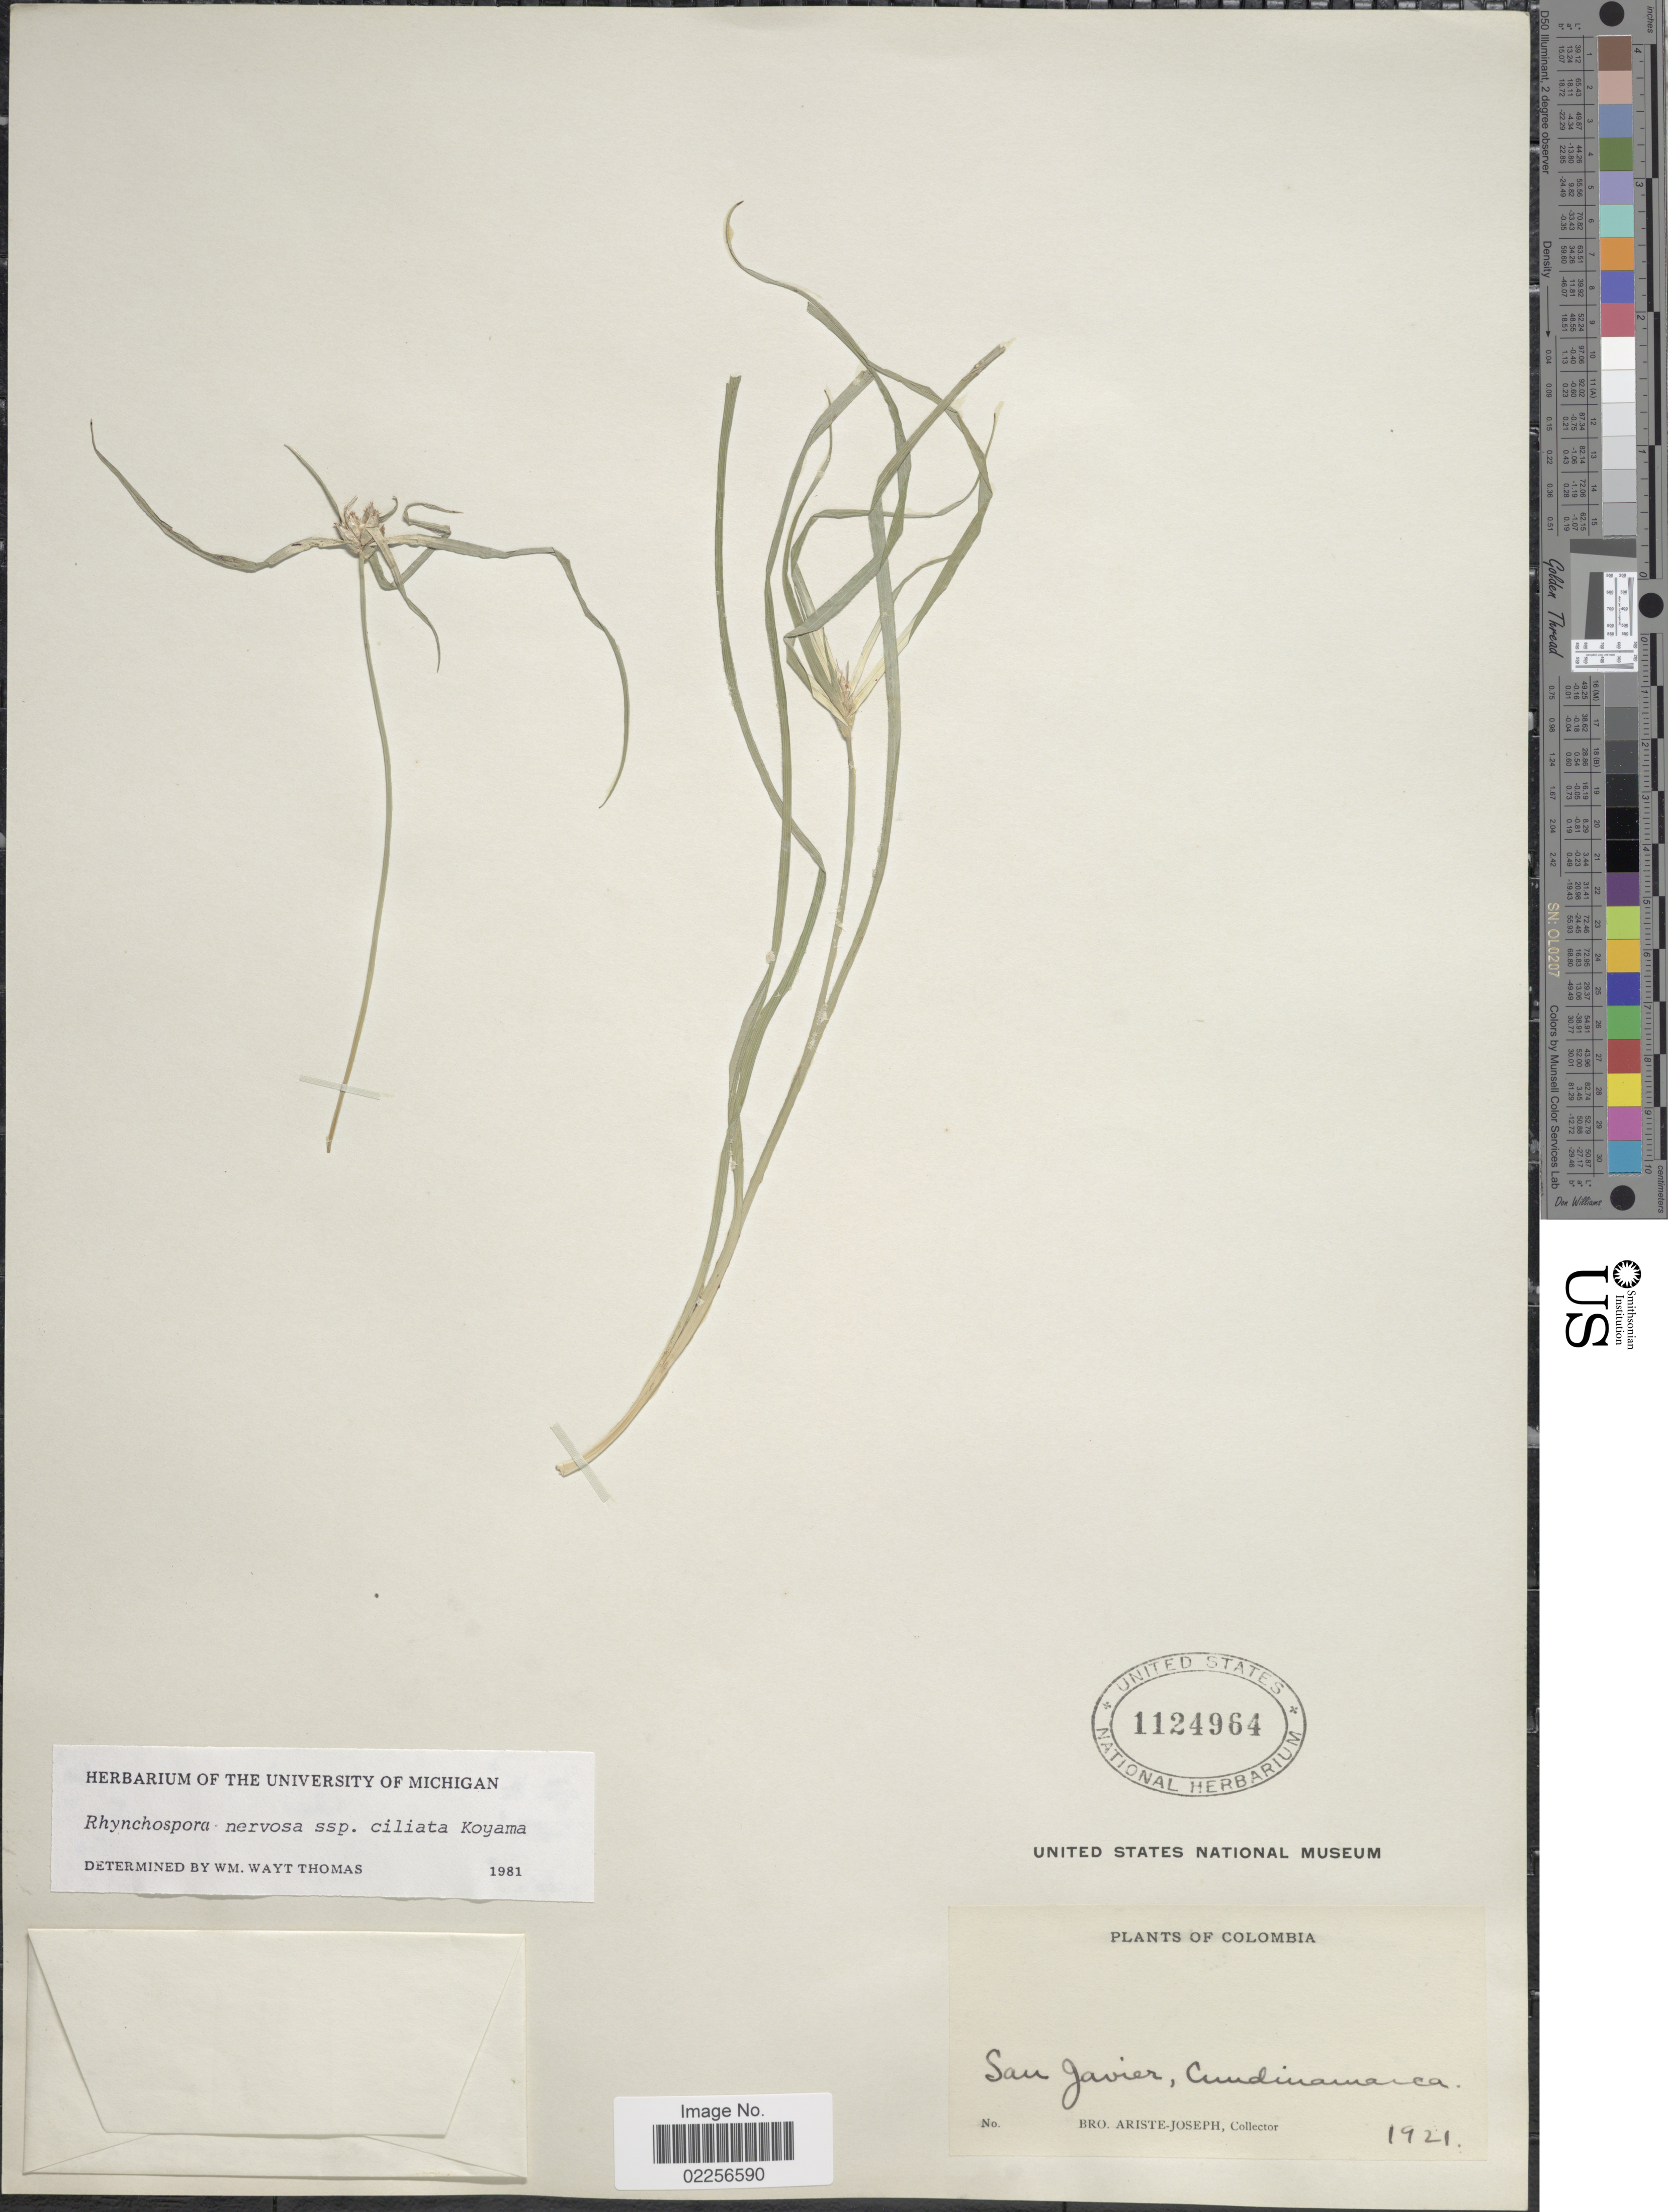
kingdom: Plantae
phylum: Tracheophyta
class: Liliopsida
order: Poales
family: Cyperaceae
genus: Rhynchospora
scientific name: Rhynchospora ciliata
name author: (G. Mey.) Kük.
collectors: Bro. Ariste-Joseph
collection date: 1921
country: Colombia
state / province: Cundinamarca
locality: San Javier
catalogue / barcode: US 1124964